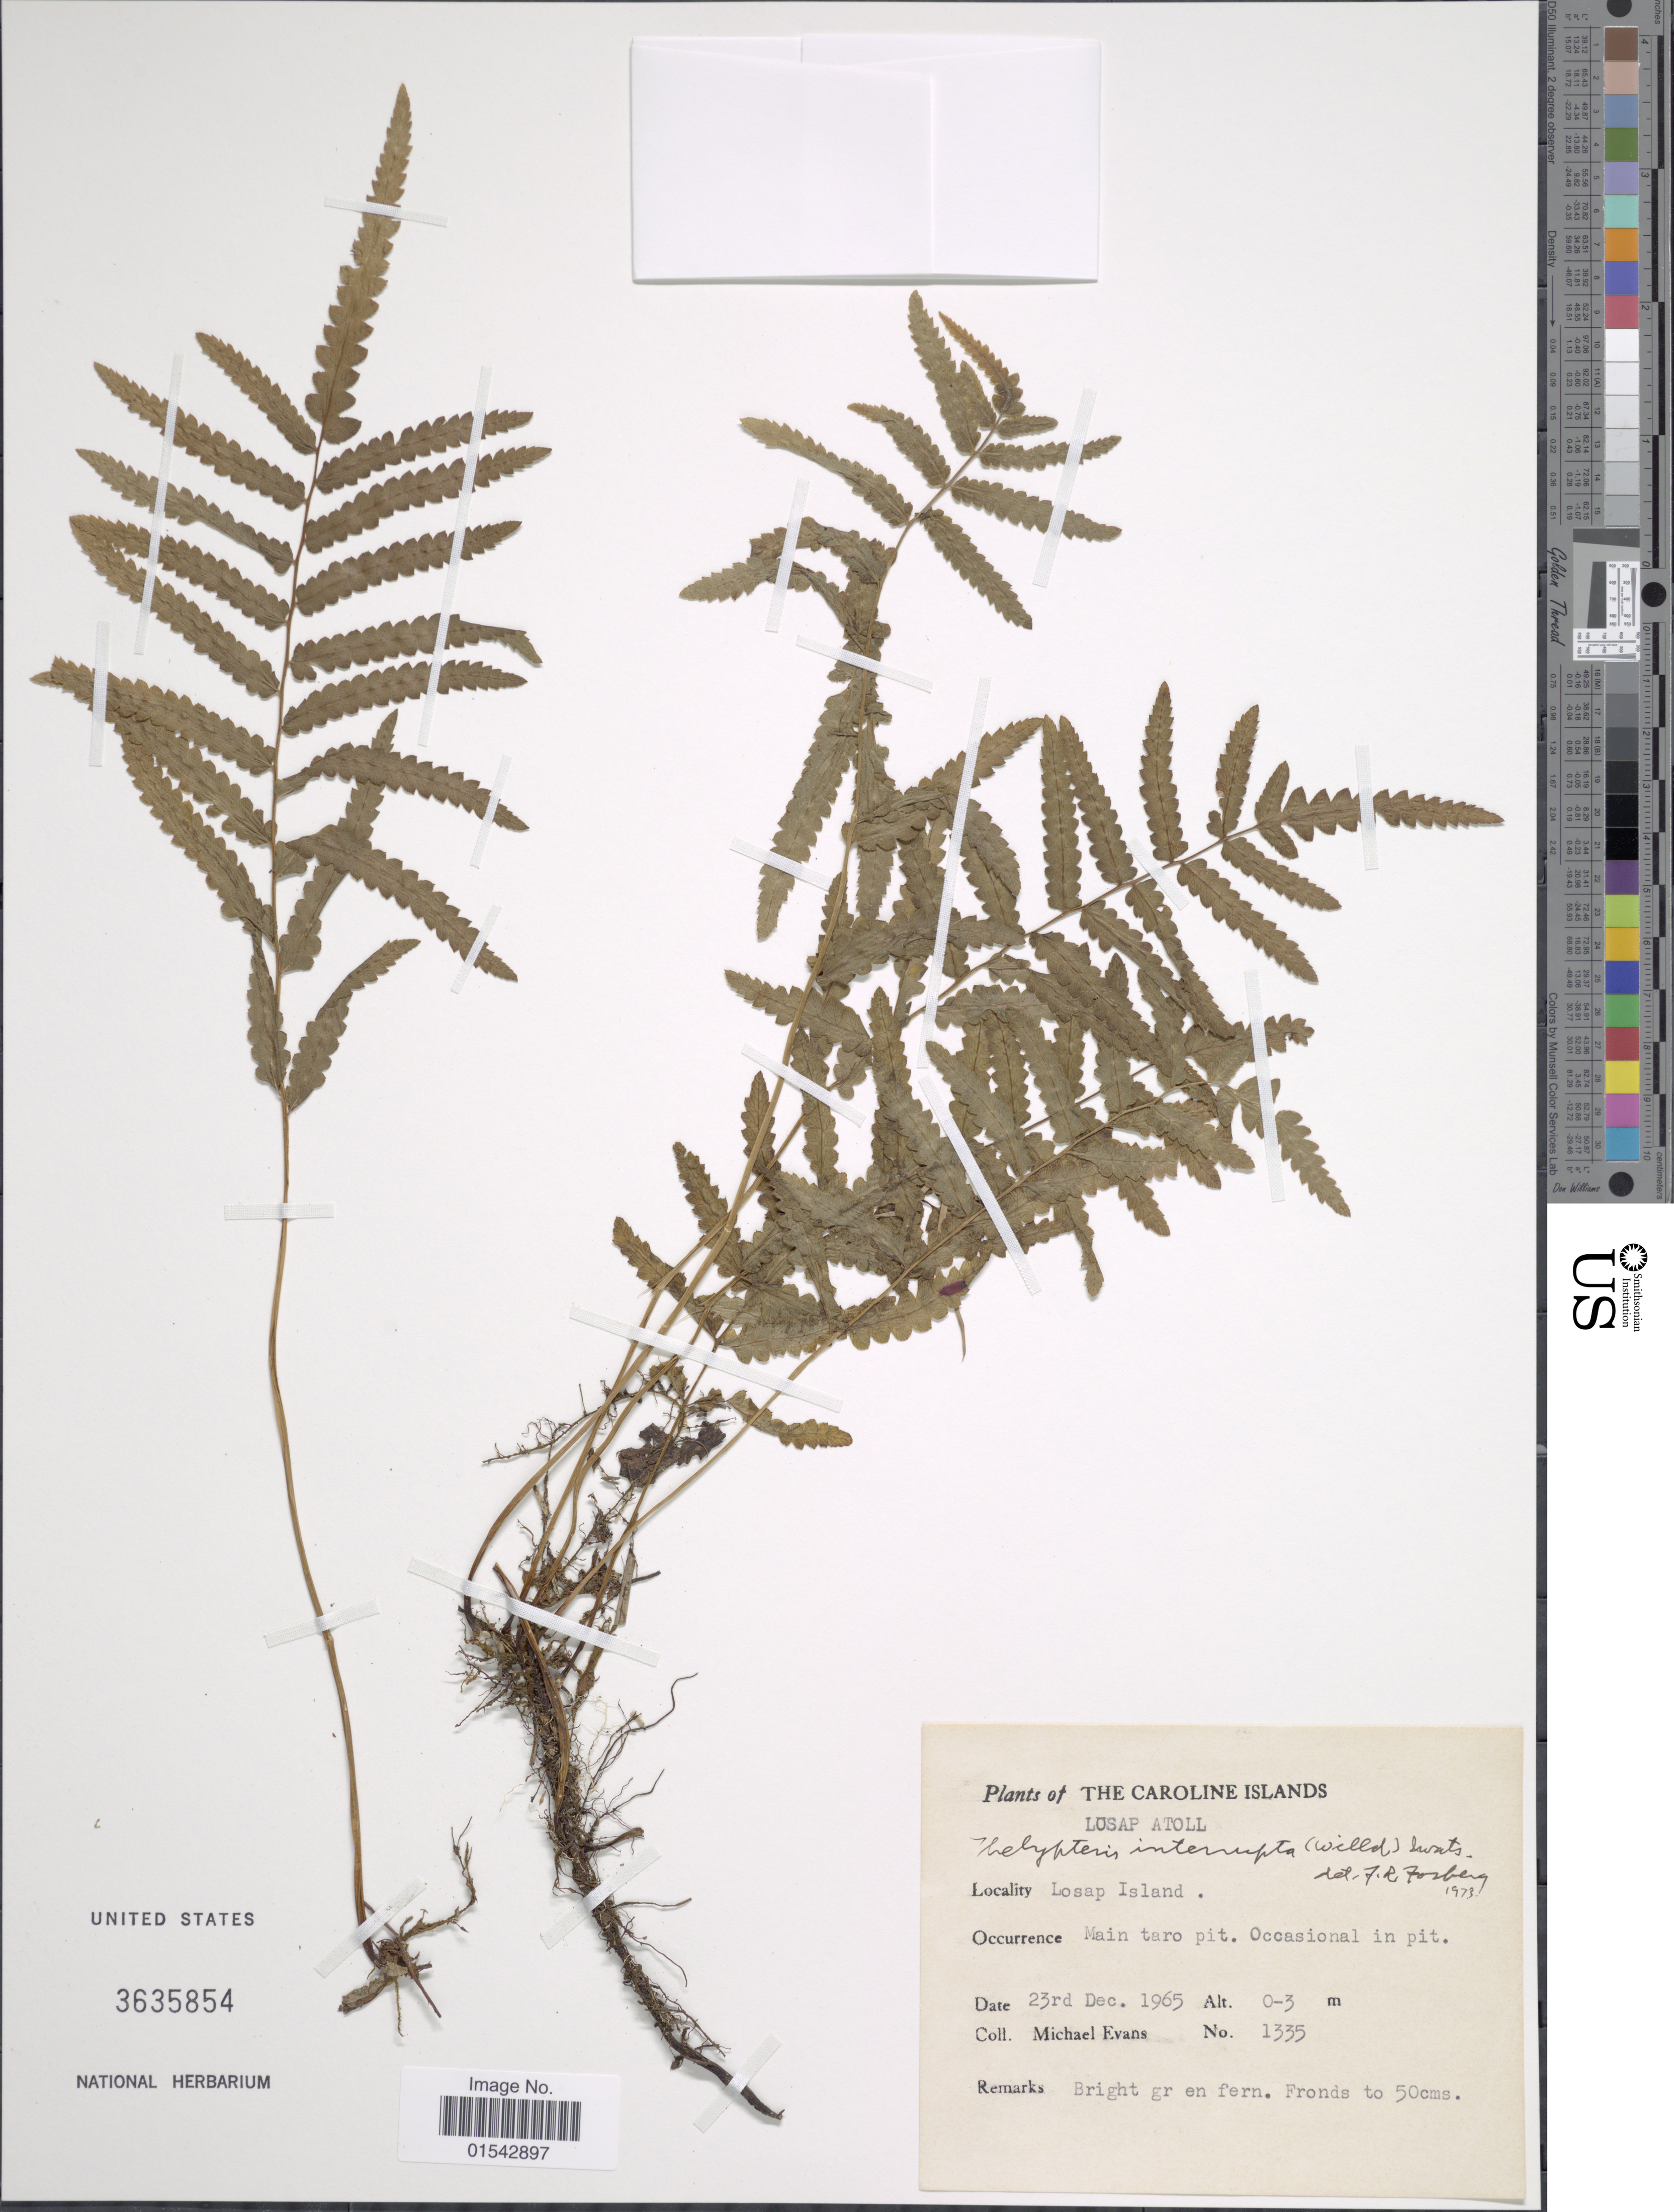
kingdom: Plantae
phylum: Tracheophyta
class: Polypodiopsida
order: Polypodiales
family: Thelypteridaceae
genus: Cyclosorus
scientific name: Cyclosorus interruptus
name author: (Willd.) H. Itô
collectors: M. Evans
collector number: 1335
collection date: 1965-12-23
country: Micronesia, Federated States of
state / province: Truk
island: Losap Atoll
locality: Losap Atoll, Losap Island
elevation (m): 0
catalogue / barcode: US 3635854